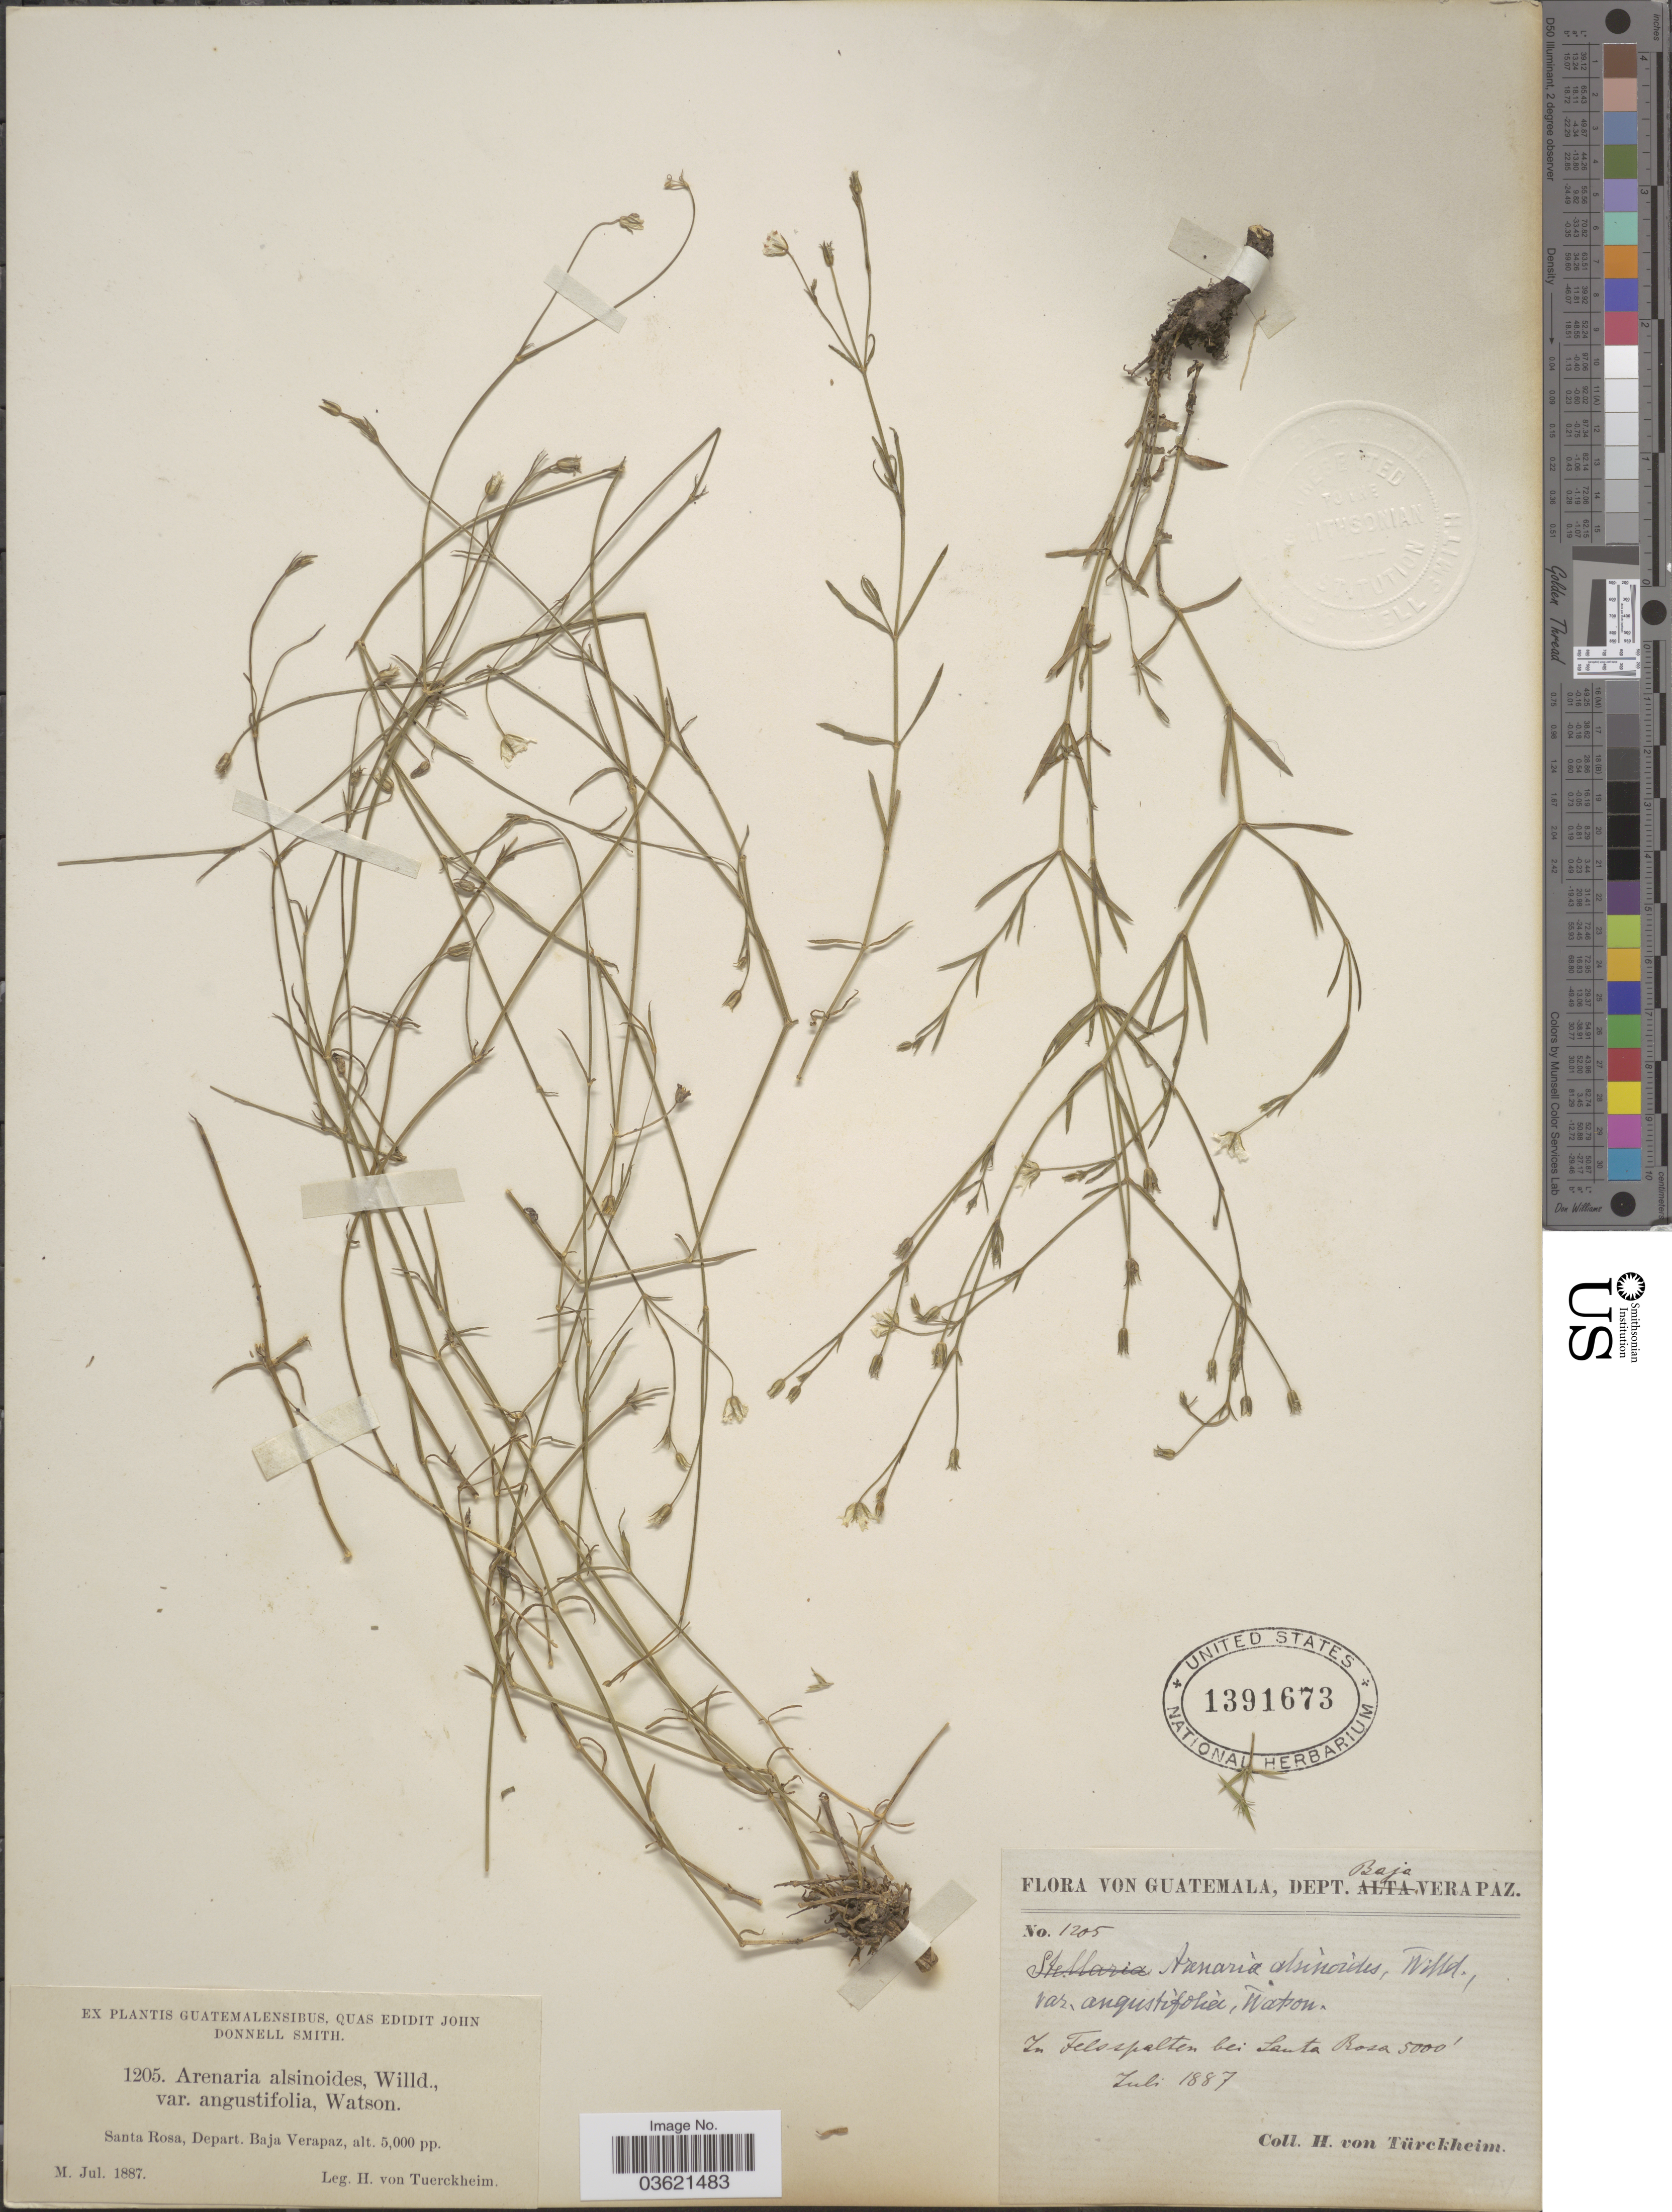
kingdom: Plantae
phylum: Tracheophyta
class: Magnoliopsida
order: Caryophyllales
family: Caryophyllaceae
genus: Arenaria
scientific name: Arenaria altorum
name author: Standl. & Steyerm.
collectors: H. von Türckheim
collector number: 1205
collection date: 1887-07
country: Guatemala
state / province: Baja Verapaz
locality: Santa Rosa, Depart. Baja Verapaz.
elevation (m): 1524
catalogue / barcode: US 1391673